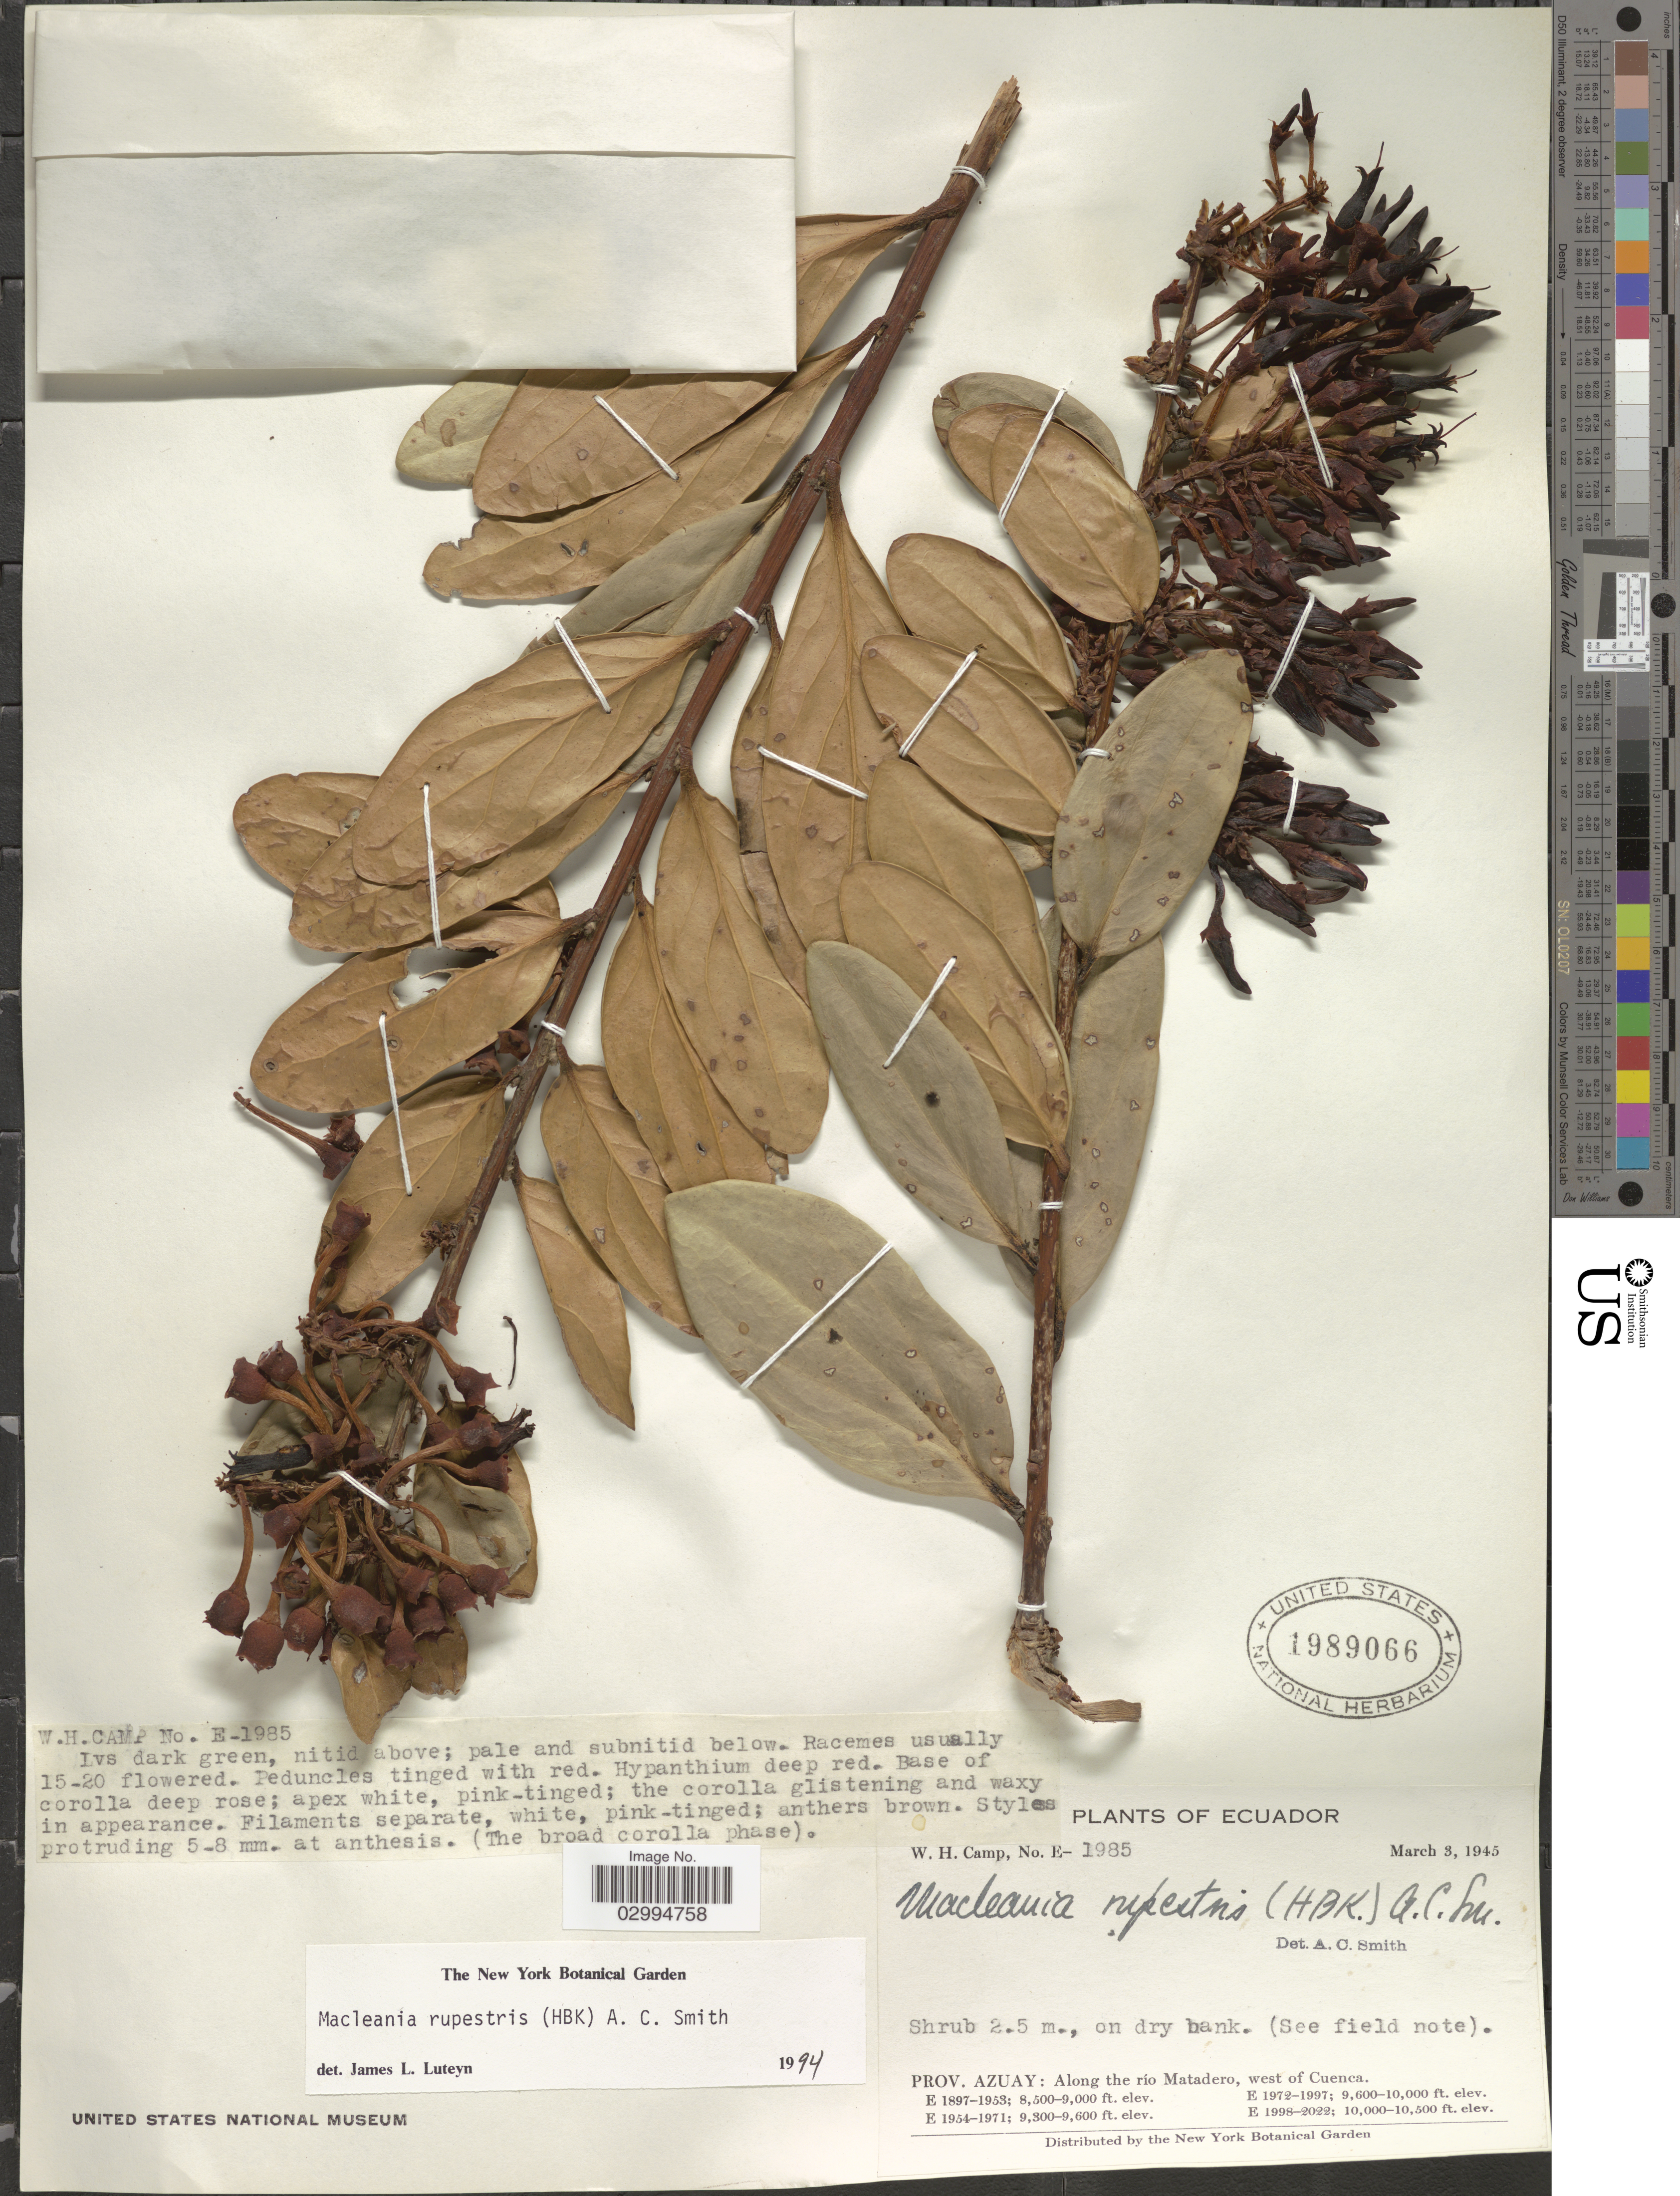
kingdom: Plantae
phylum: Tracheophyta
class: Magnoliopsida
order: Ericales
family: Ericaceae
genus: Macleania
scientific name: Macleania rupestris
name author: (Kunth) A.C. Sm.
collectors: W. H. Camp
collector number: E-1985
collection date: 1945-03-03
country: Ecuador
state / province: Azuay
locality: Along the río Matadero, west of Cuenca.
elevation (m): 2591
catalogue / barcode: US 1989066